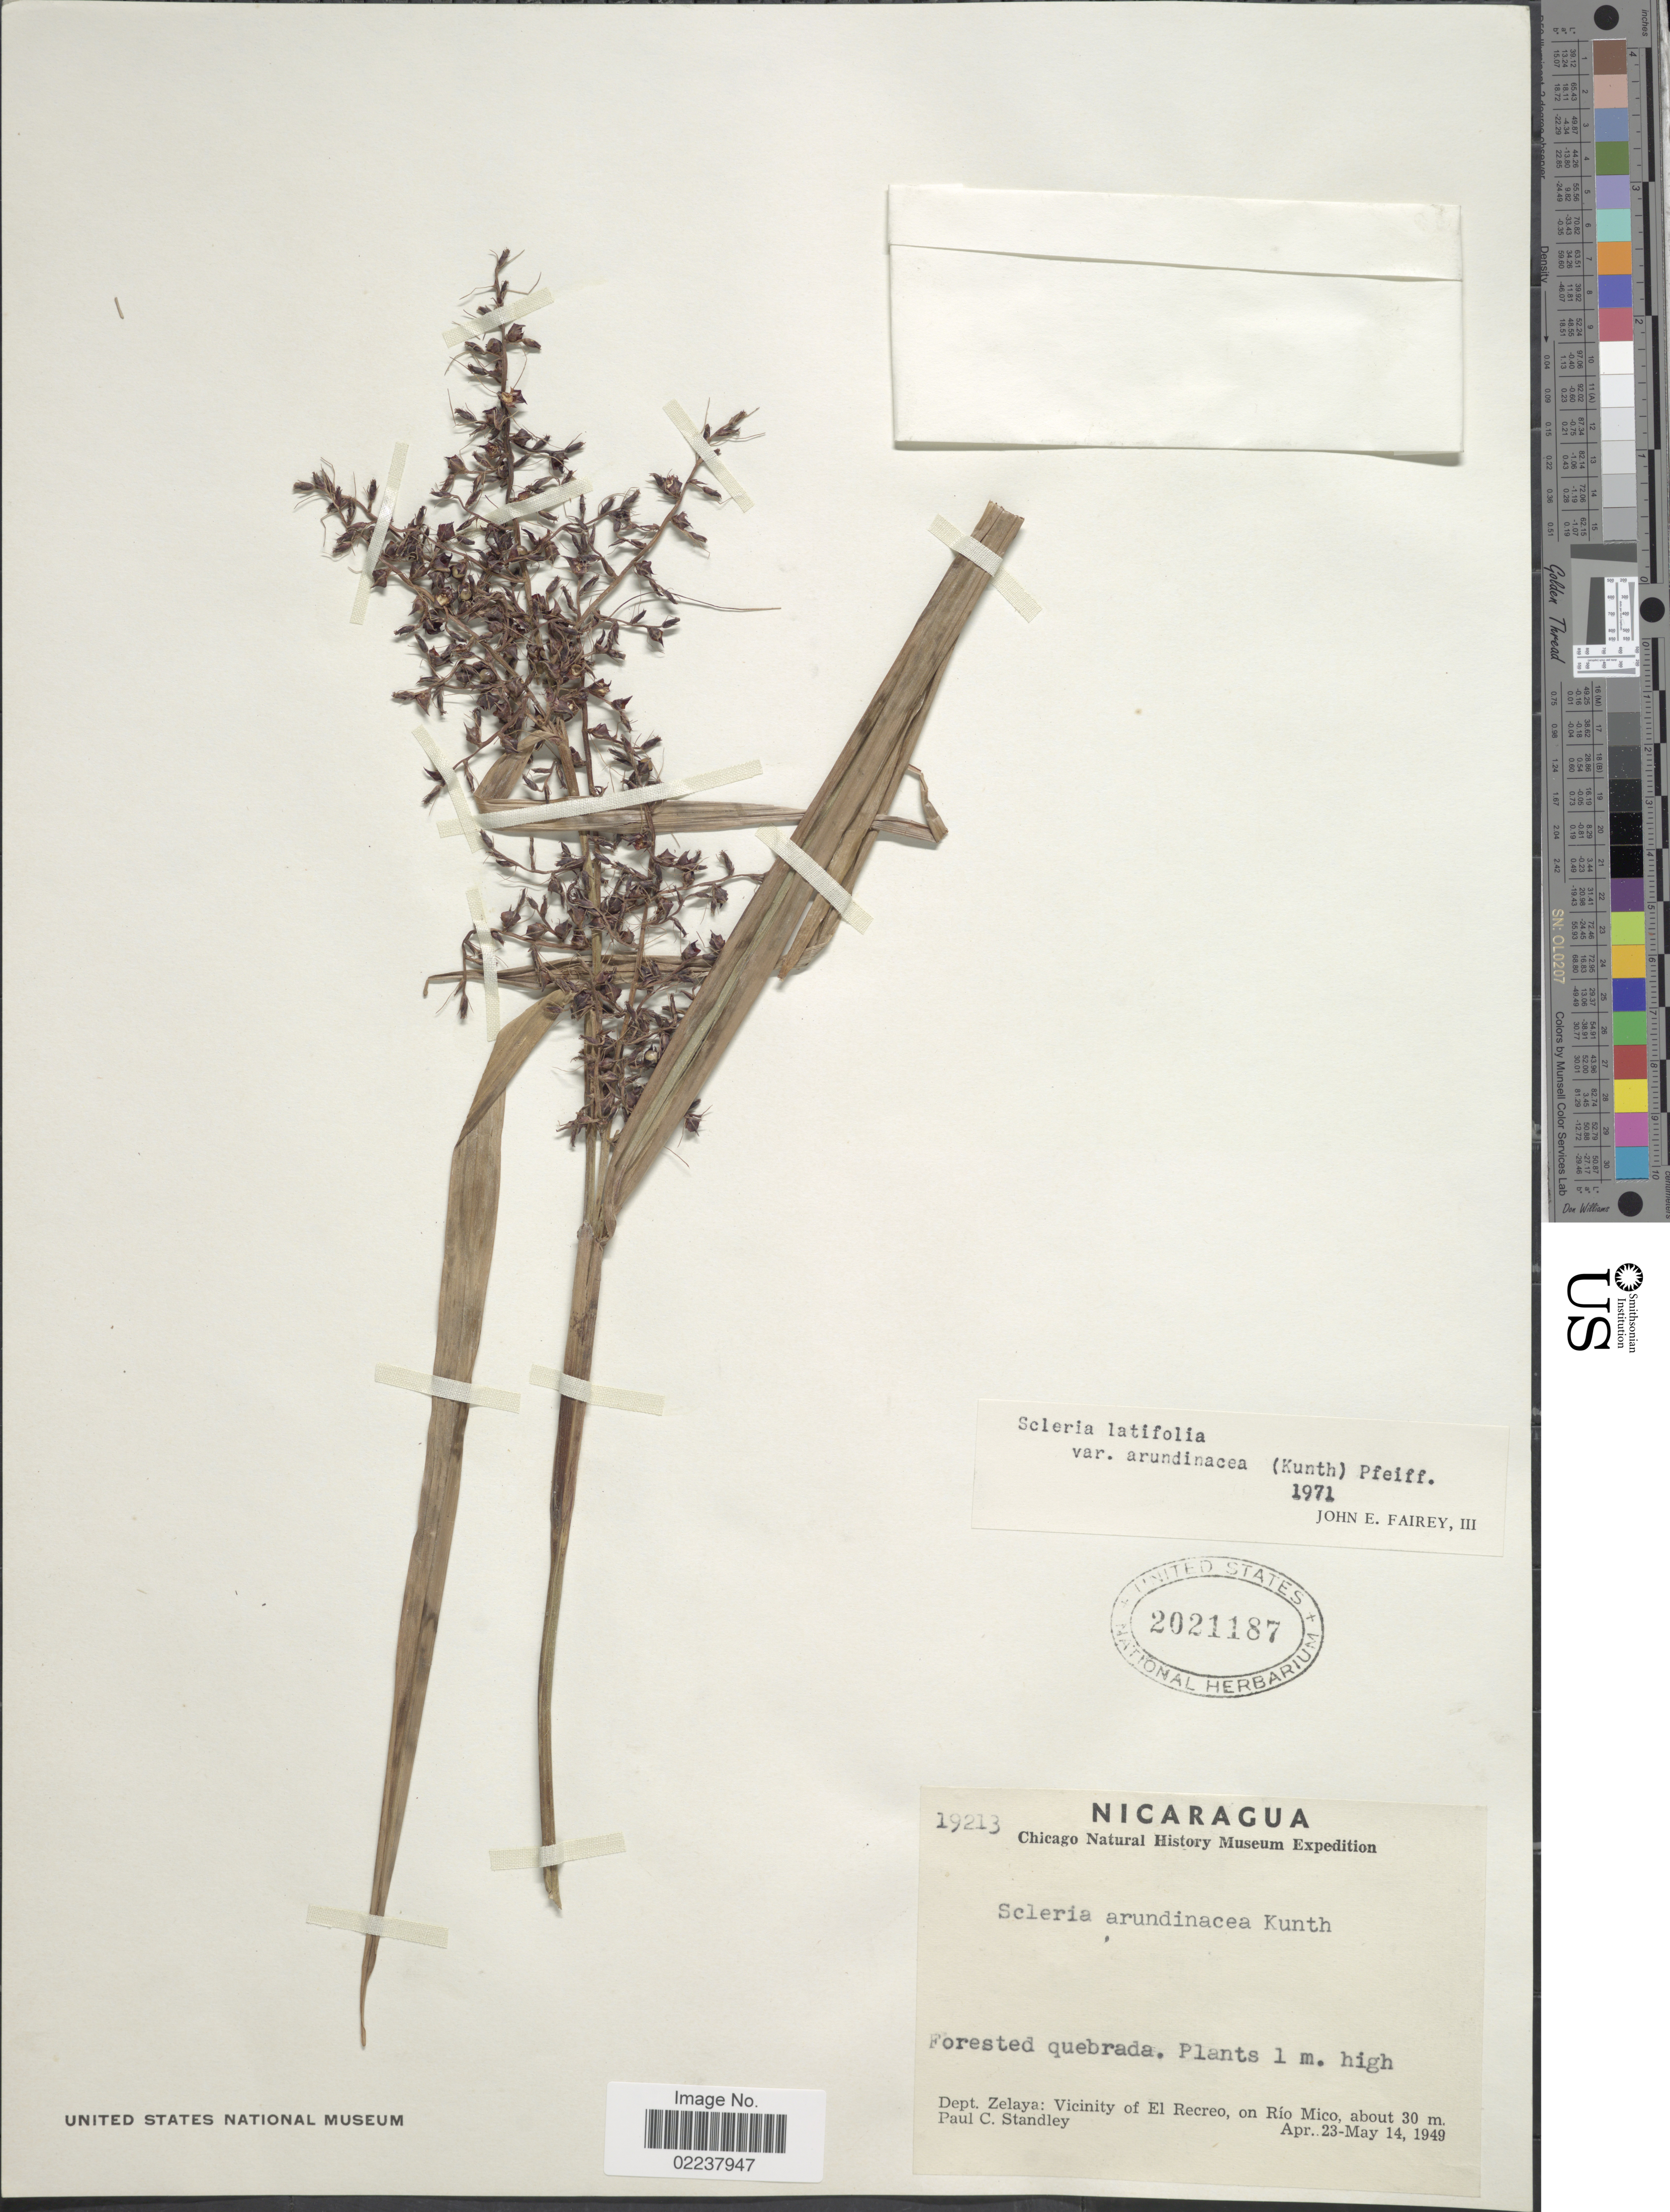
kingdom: Plantae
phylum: Tracheophyta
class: Liliopsida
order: Poales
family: Cyperaceae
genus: Scleria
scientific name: Scleria latifolia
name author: Sw.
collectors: P. C. Standley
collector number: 19213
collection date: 1949-04-23/1949-05-14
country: Nicaragua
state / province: Atlantico Sur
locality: Vicinity of El Recreo, on Rio Mico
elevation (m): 30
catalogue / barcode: US 2021187